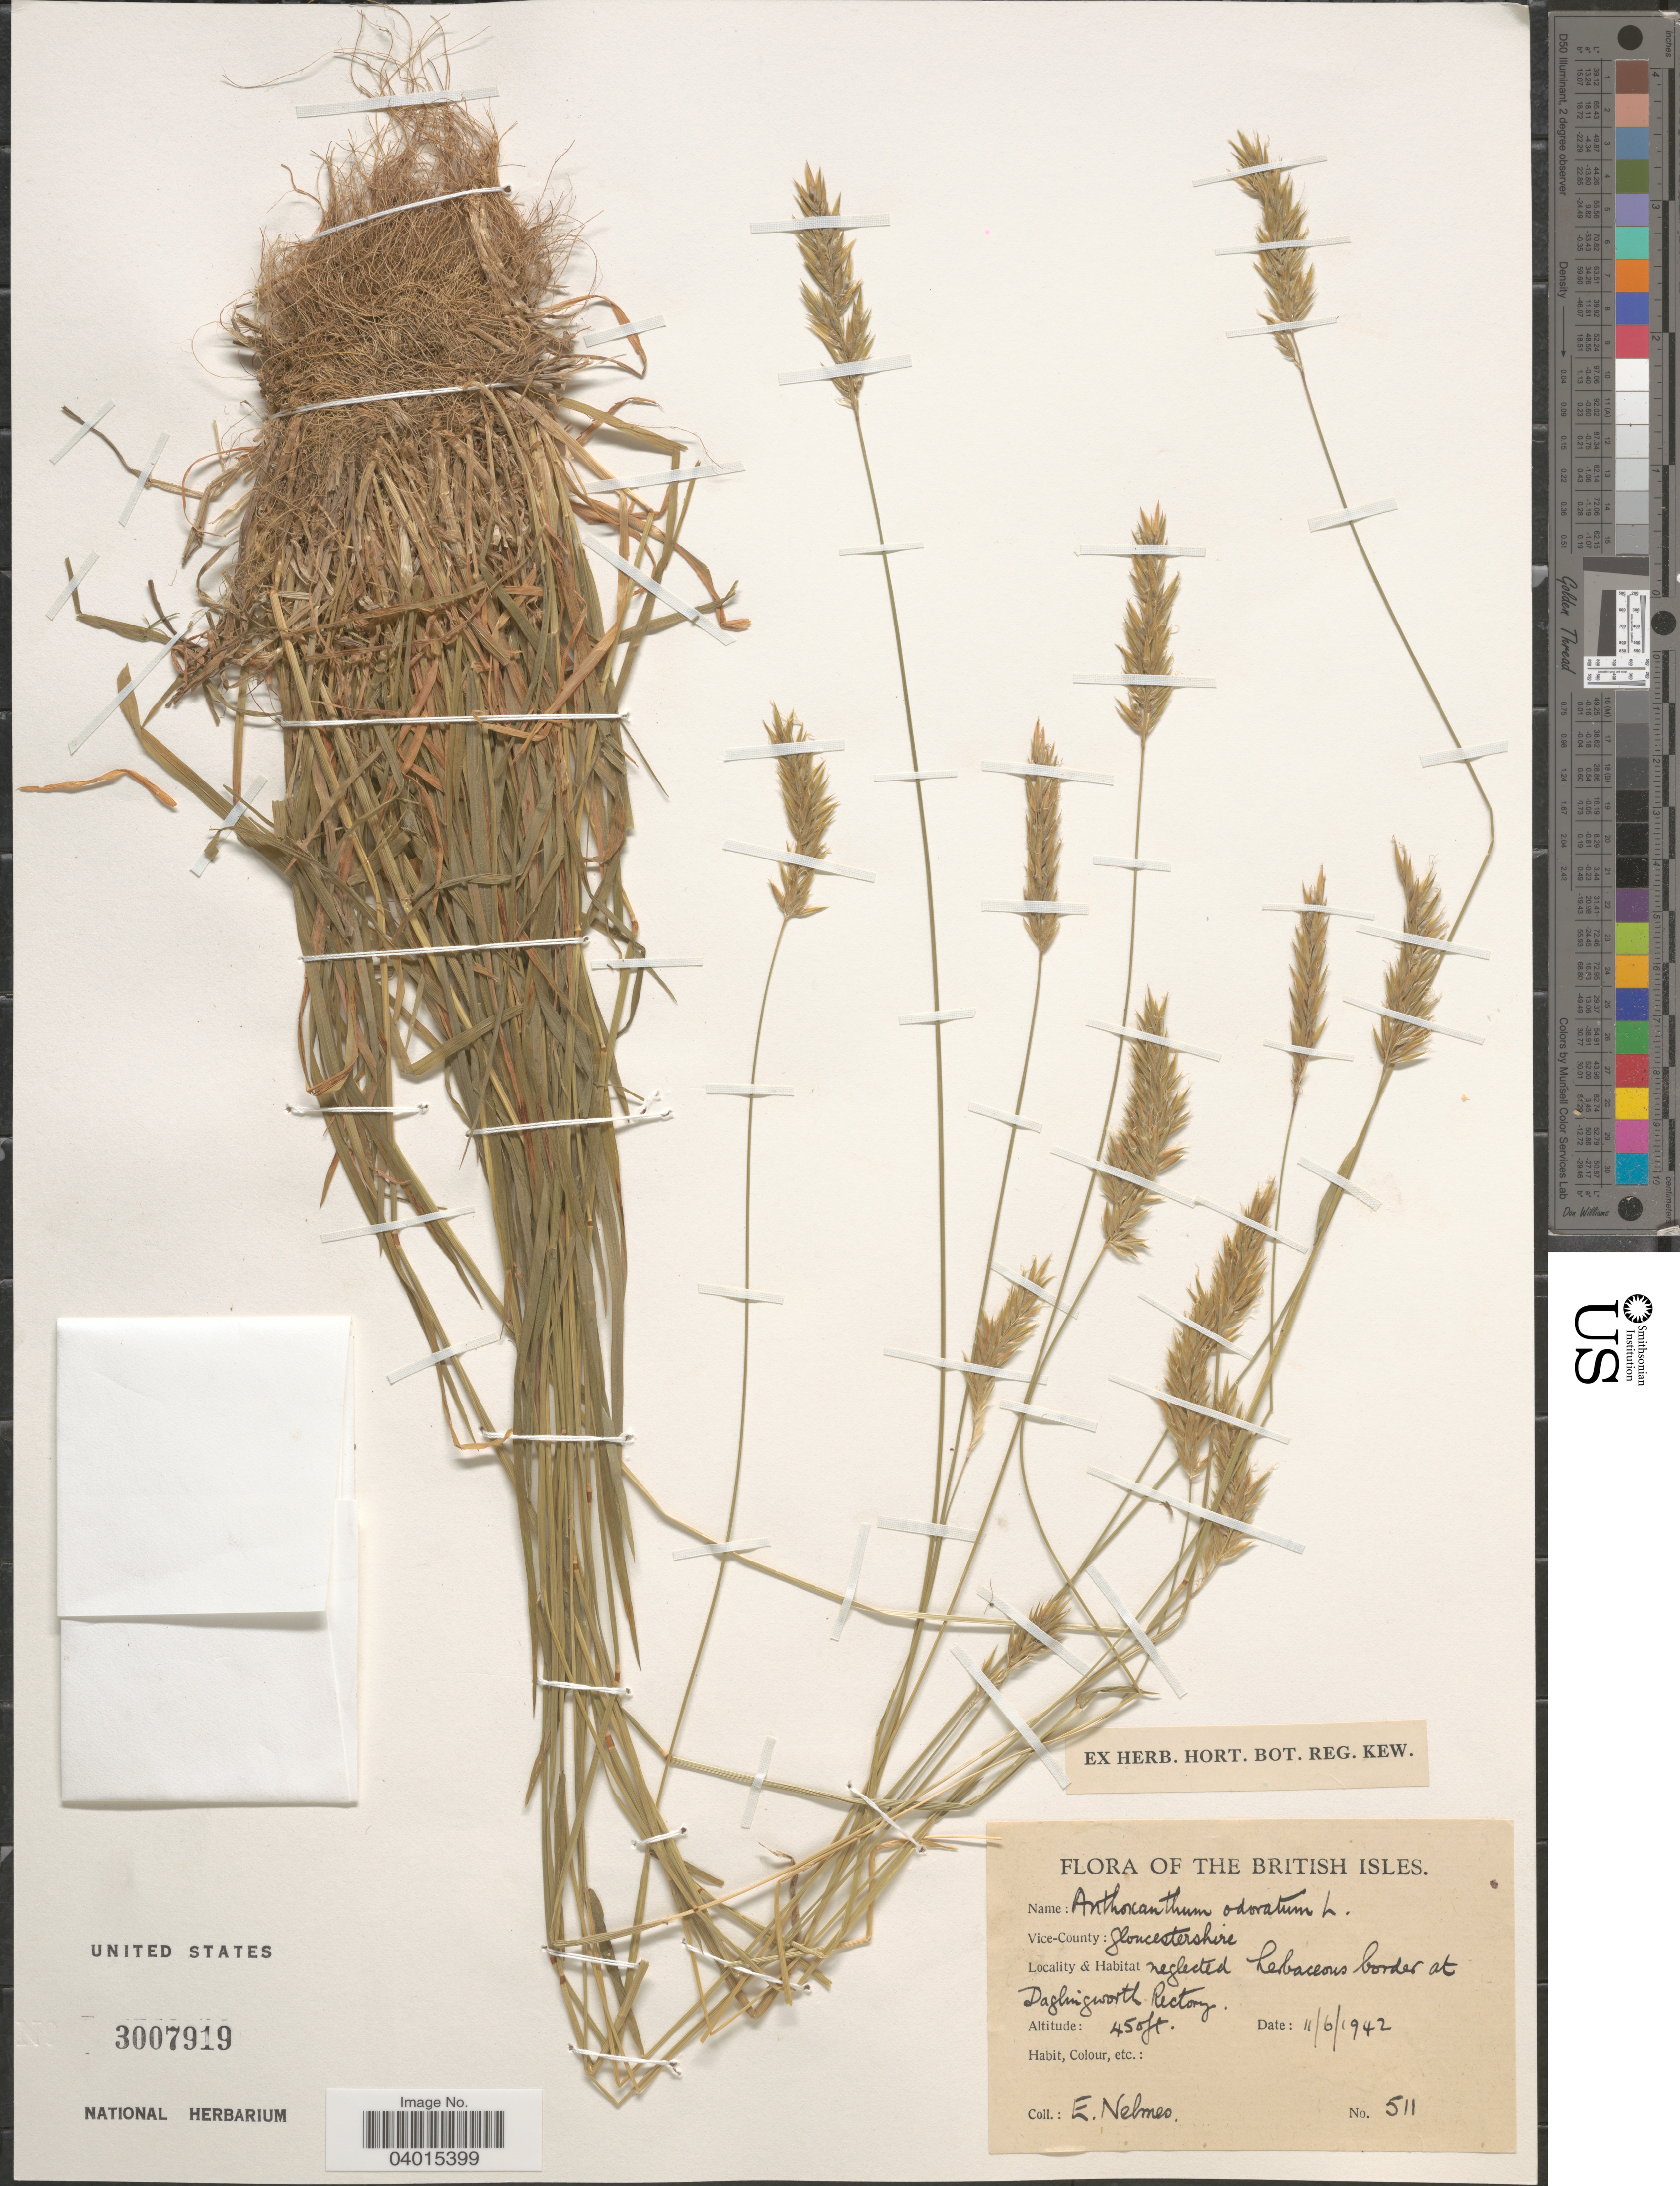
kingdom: Plantae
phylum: Tracheophyta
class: Liliopsida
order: Poales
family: Poaceae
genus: Anthoxanthum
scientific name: Anthoxanthum odoratum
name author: L.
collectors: E. Nelmes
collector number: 511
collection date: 1942-06-11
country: United Kingdom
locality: The British Isles. Vice-County: Gloucestershire. Neglected herbaceous border at Daglingworth Rectory.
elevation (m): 137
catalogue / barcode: US 3007919